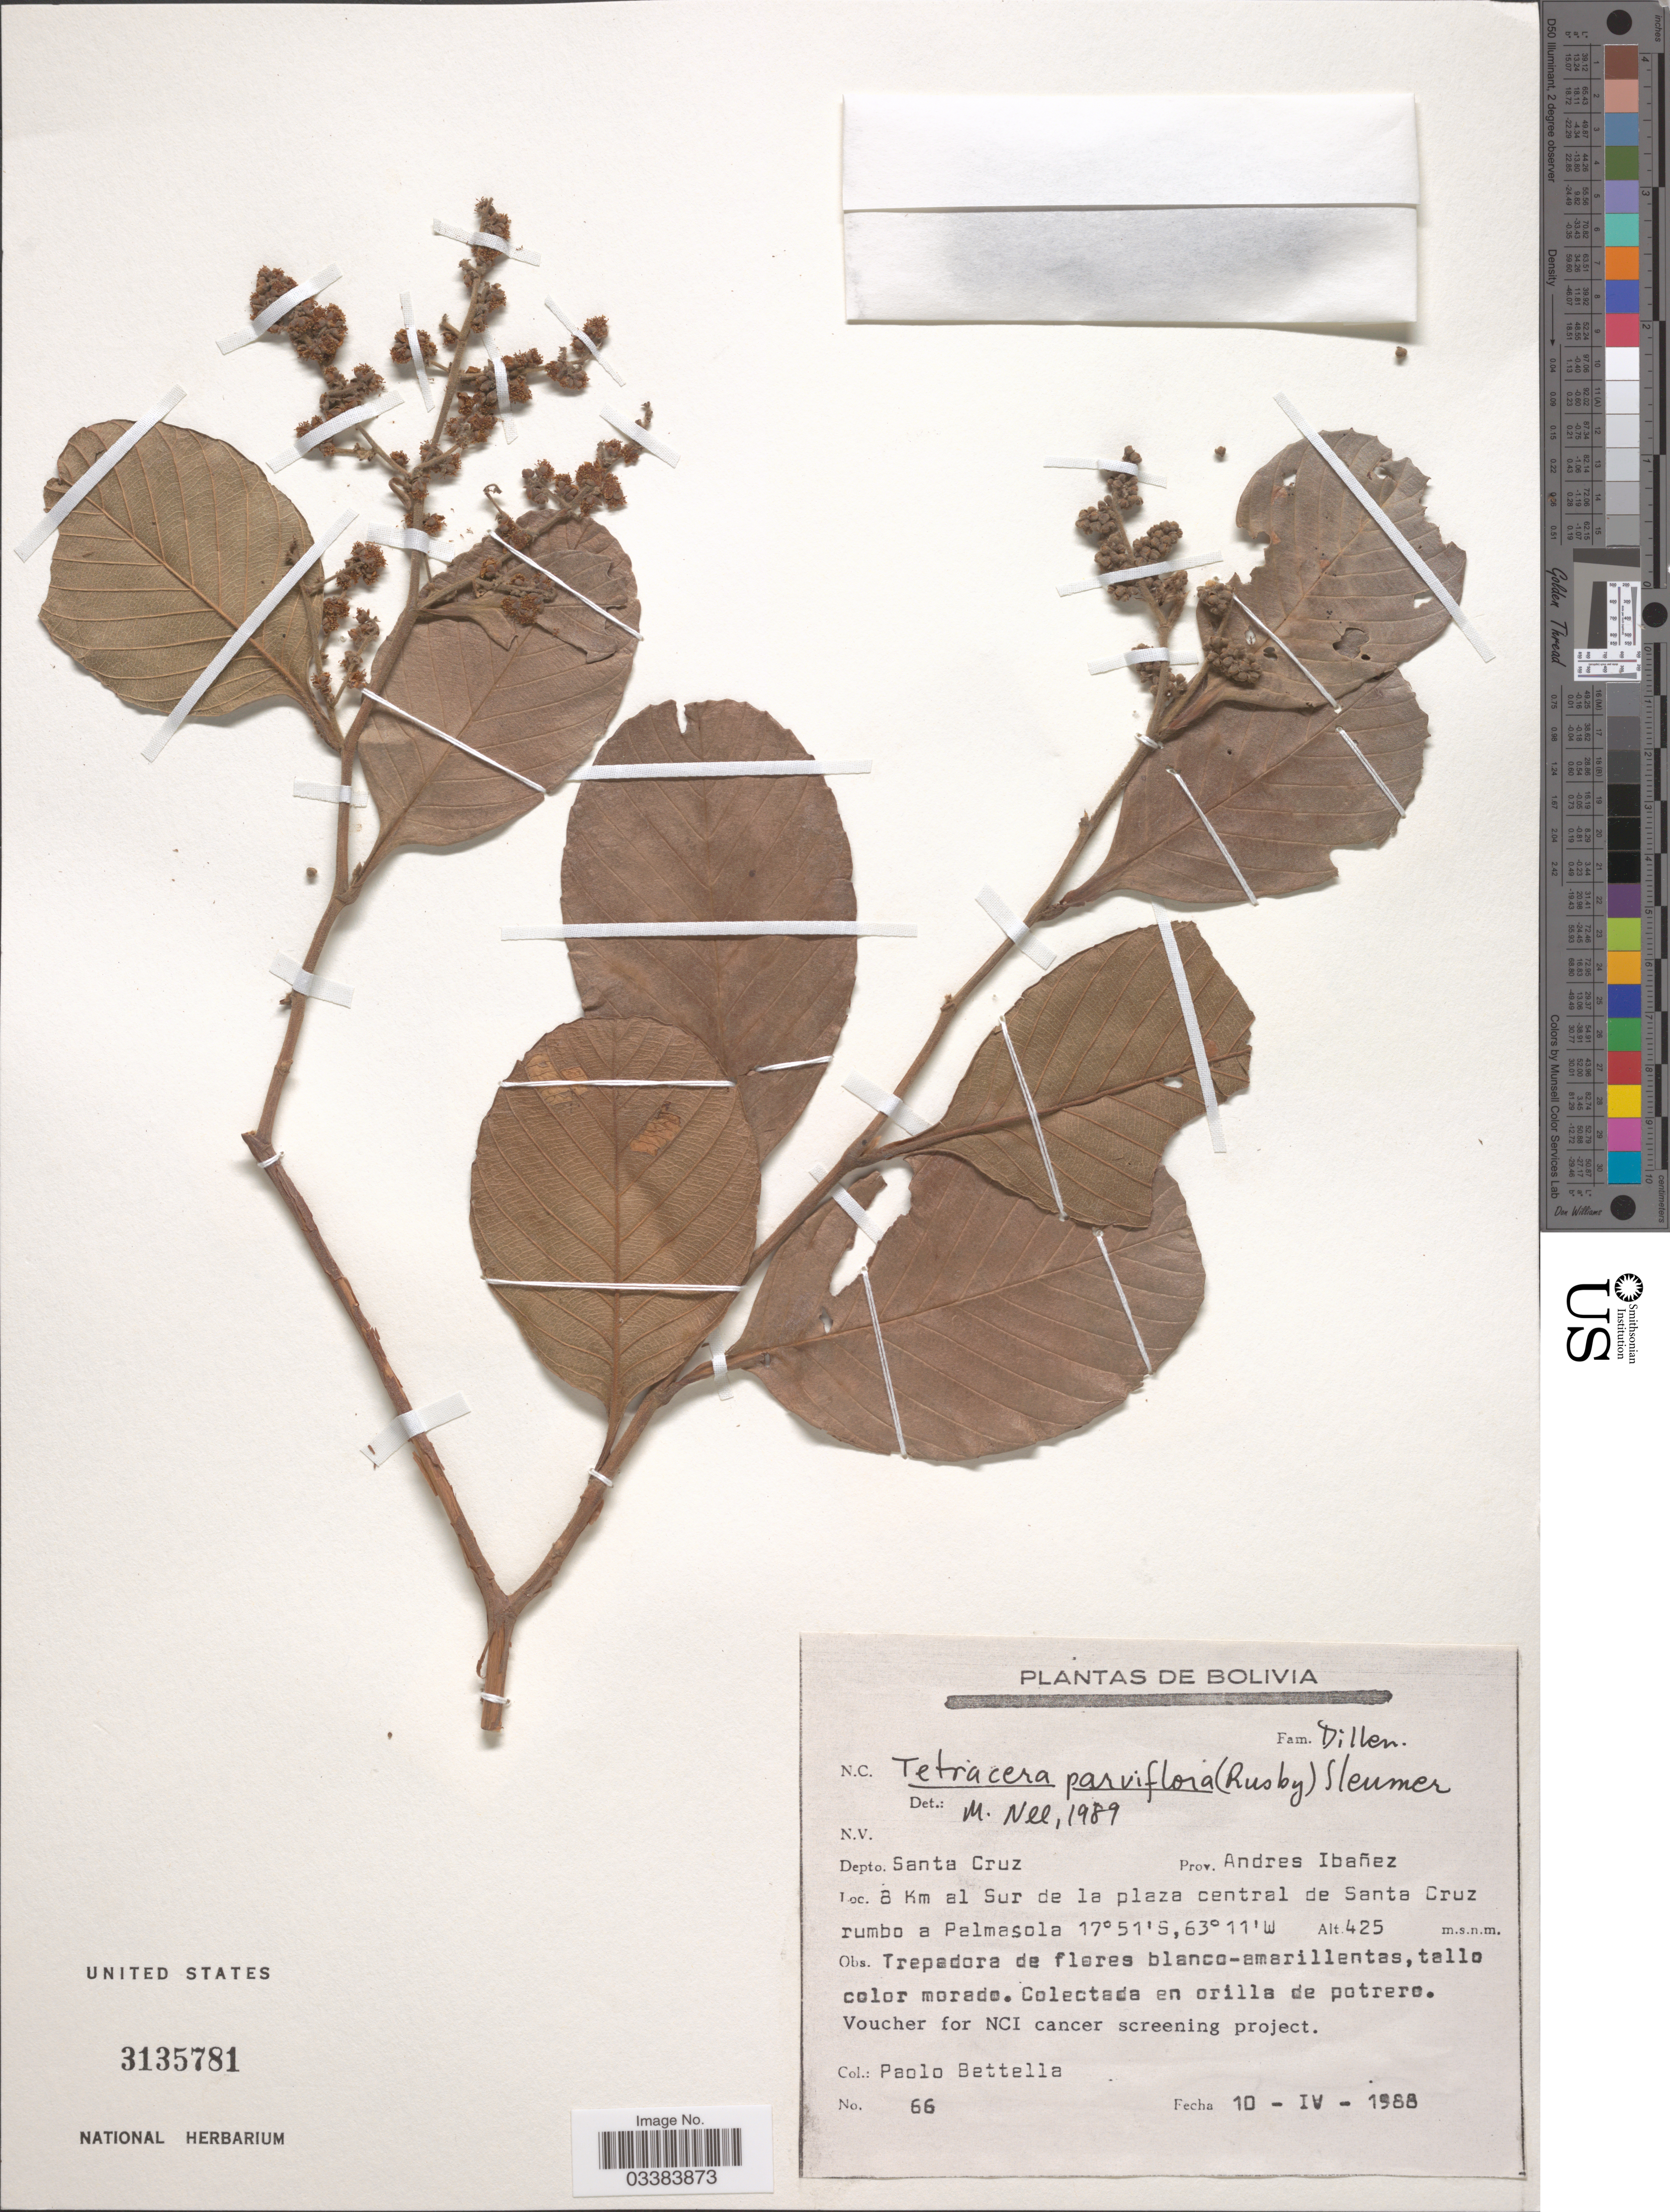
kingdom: Plantae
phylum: Tracheophyta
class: Magnoliopsida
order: Dilleniales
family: Dilleniaceae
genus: Tetracera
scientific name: Tetracera parviflora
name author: (Rusby) Sleumer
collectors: P. Bettella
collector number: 66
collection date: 1988-04-10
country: Bolivia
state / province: Santa Cruz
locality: Depto. Santa Cruz, Prov. Andres Ibañez, 8 Km al Sur de la plaza central de Santa Cruz rumbo a Palmasola.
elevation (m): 425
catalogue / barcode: US 3135781